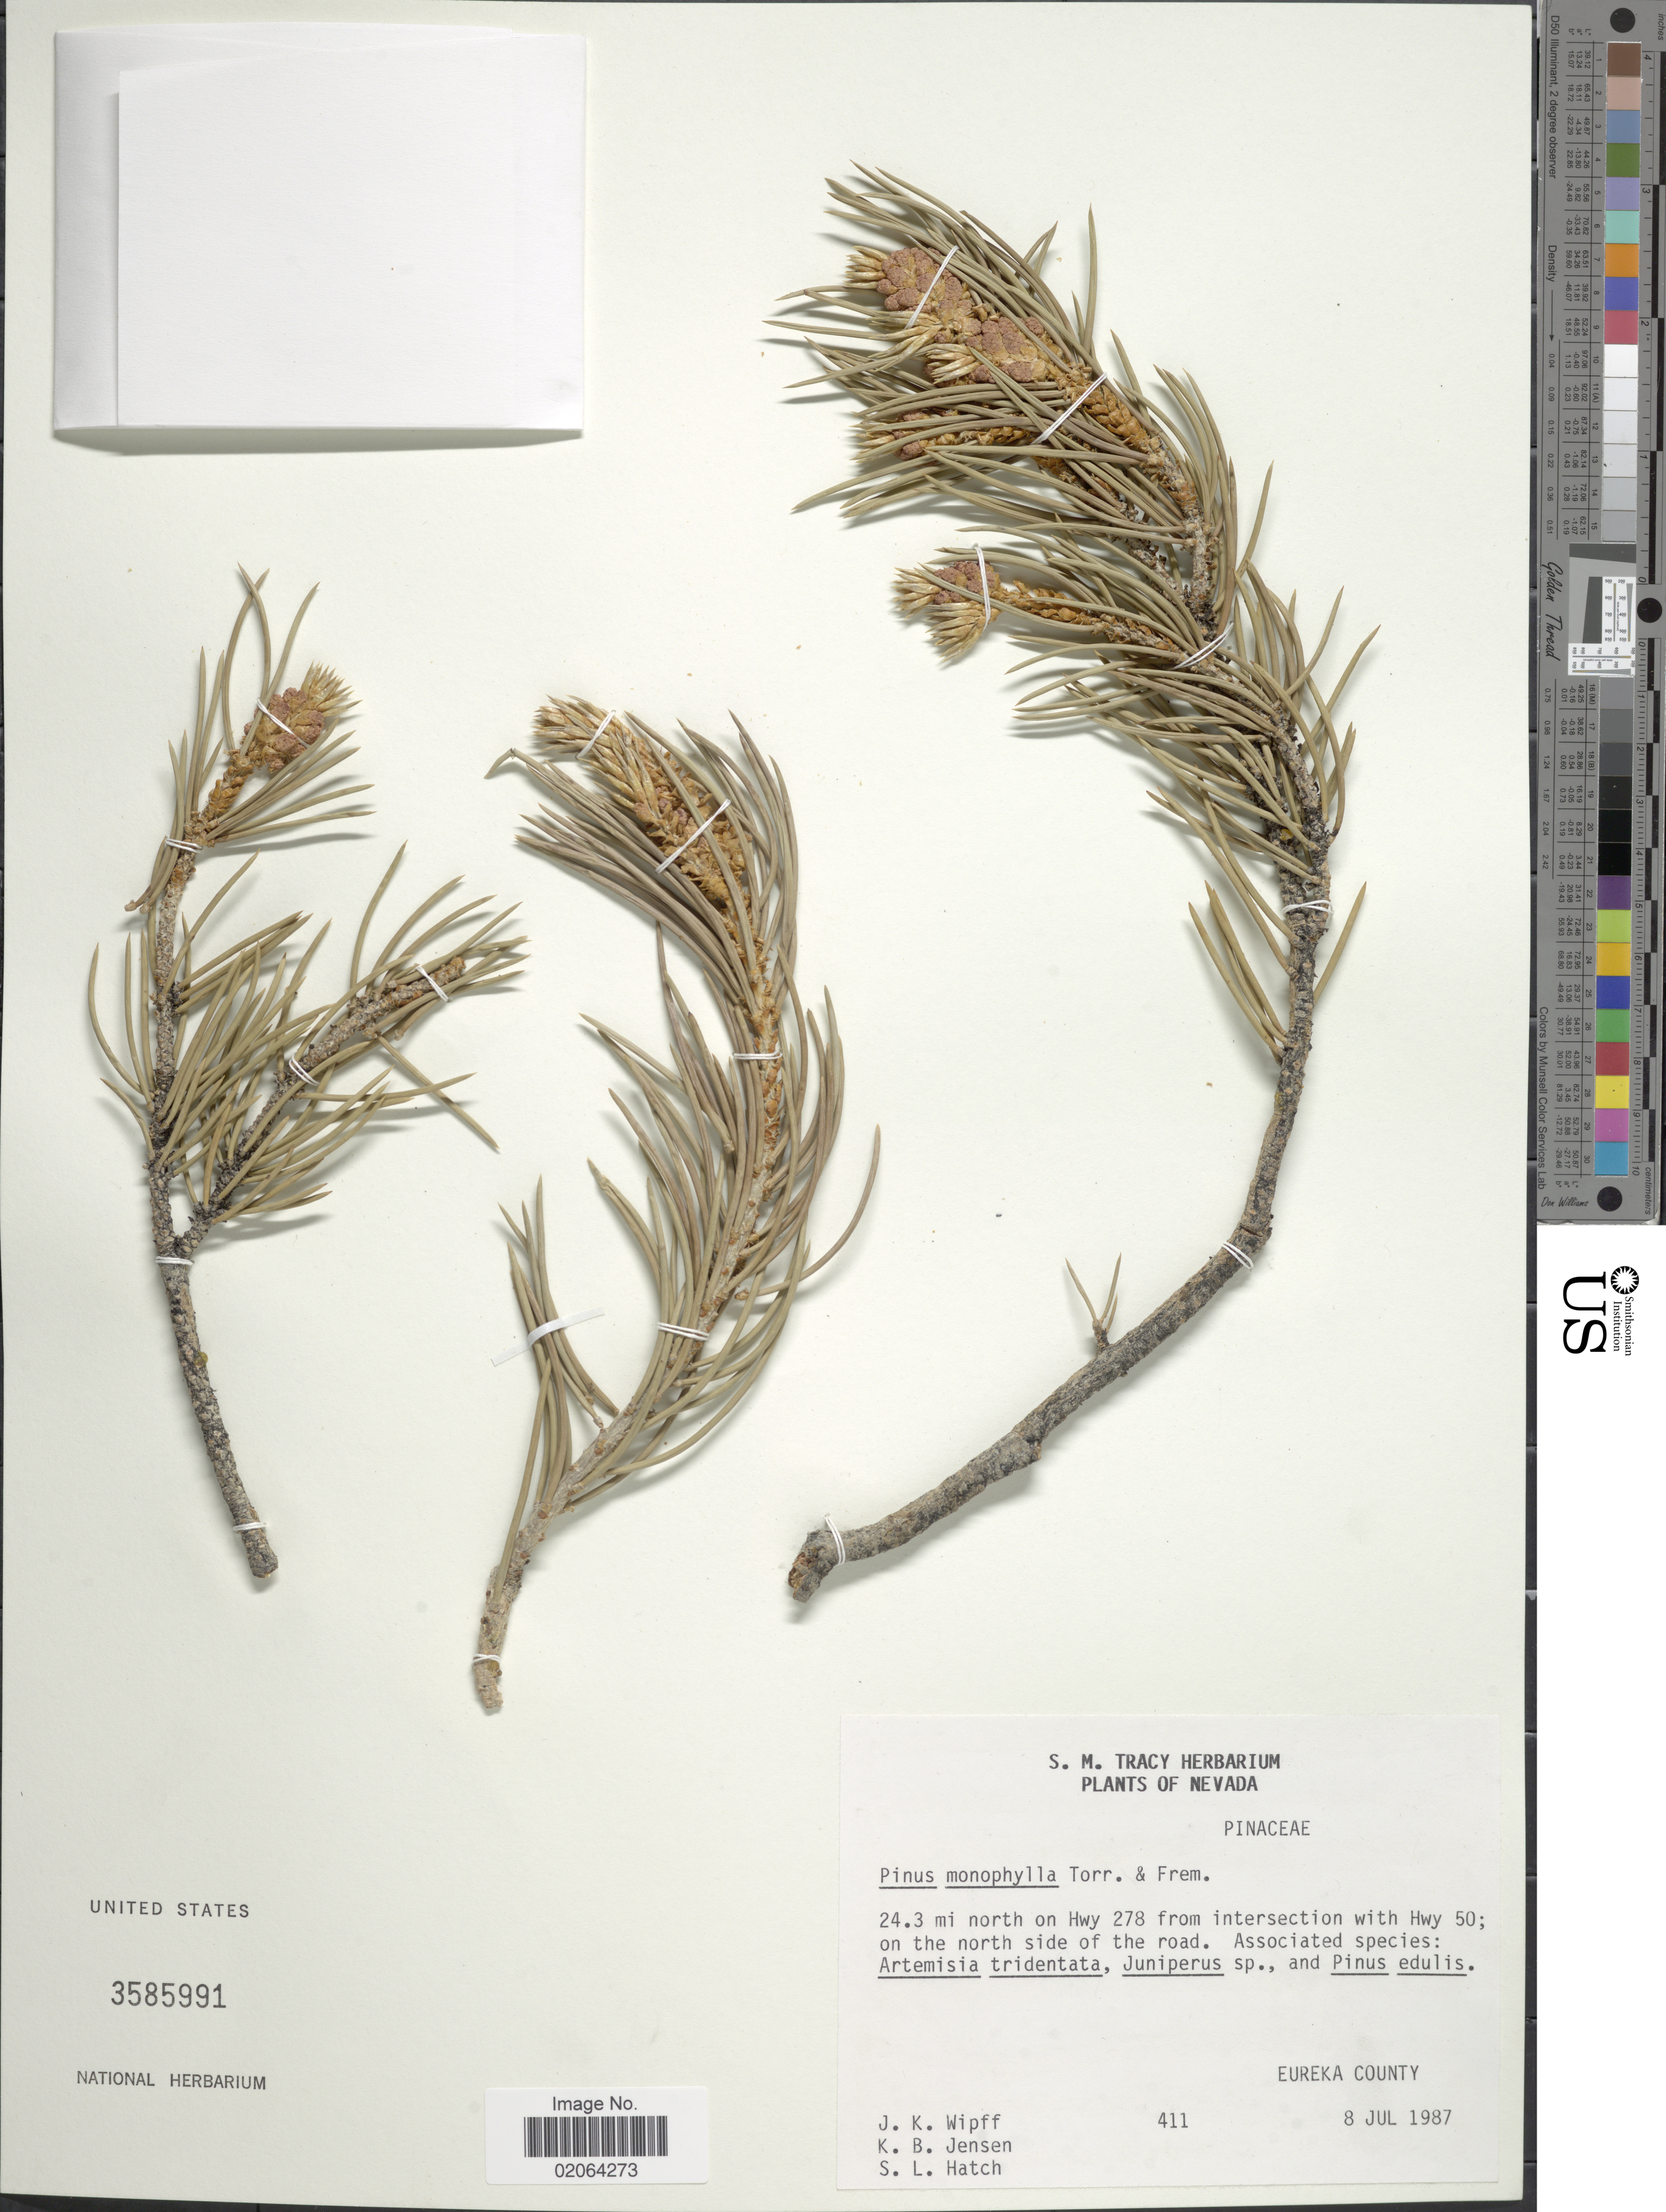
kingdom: Plantae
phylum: Tracheophyta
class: Pinopsida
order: Pinales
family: Pinaceae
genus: Pinus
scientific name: Pinus monophylla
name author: Torr. & Frém.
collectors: J. K. Wipff, K. B. Jensen & S. Hatch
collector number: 411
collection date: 1987-07-08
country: United States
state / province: Nevada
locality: Nevada, 24.3 mi north on Hwy 278 intersection with Hwy 50; on the north side of the road. Eureka County.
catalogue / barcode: US 3585991